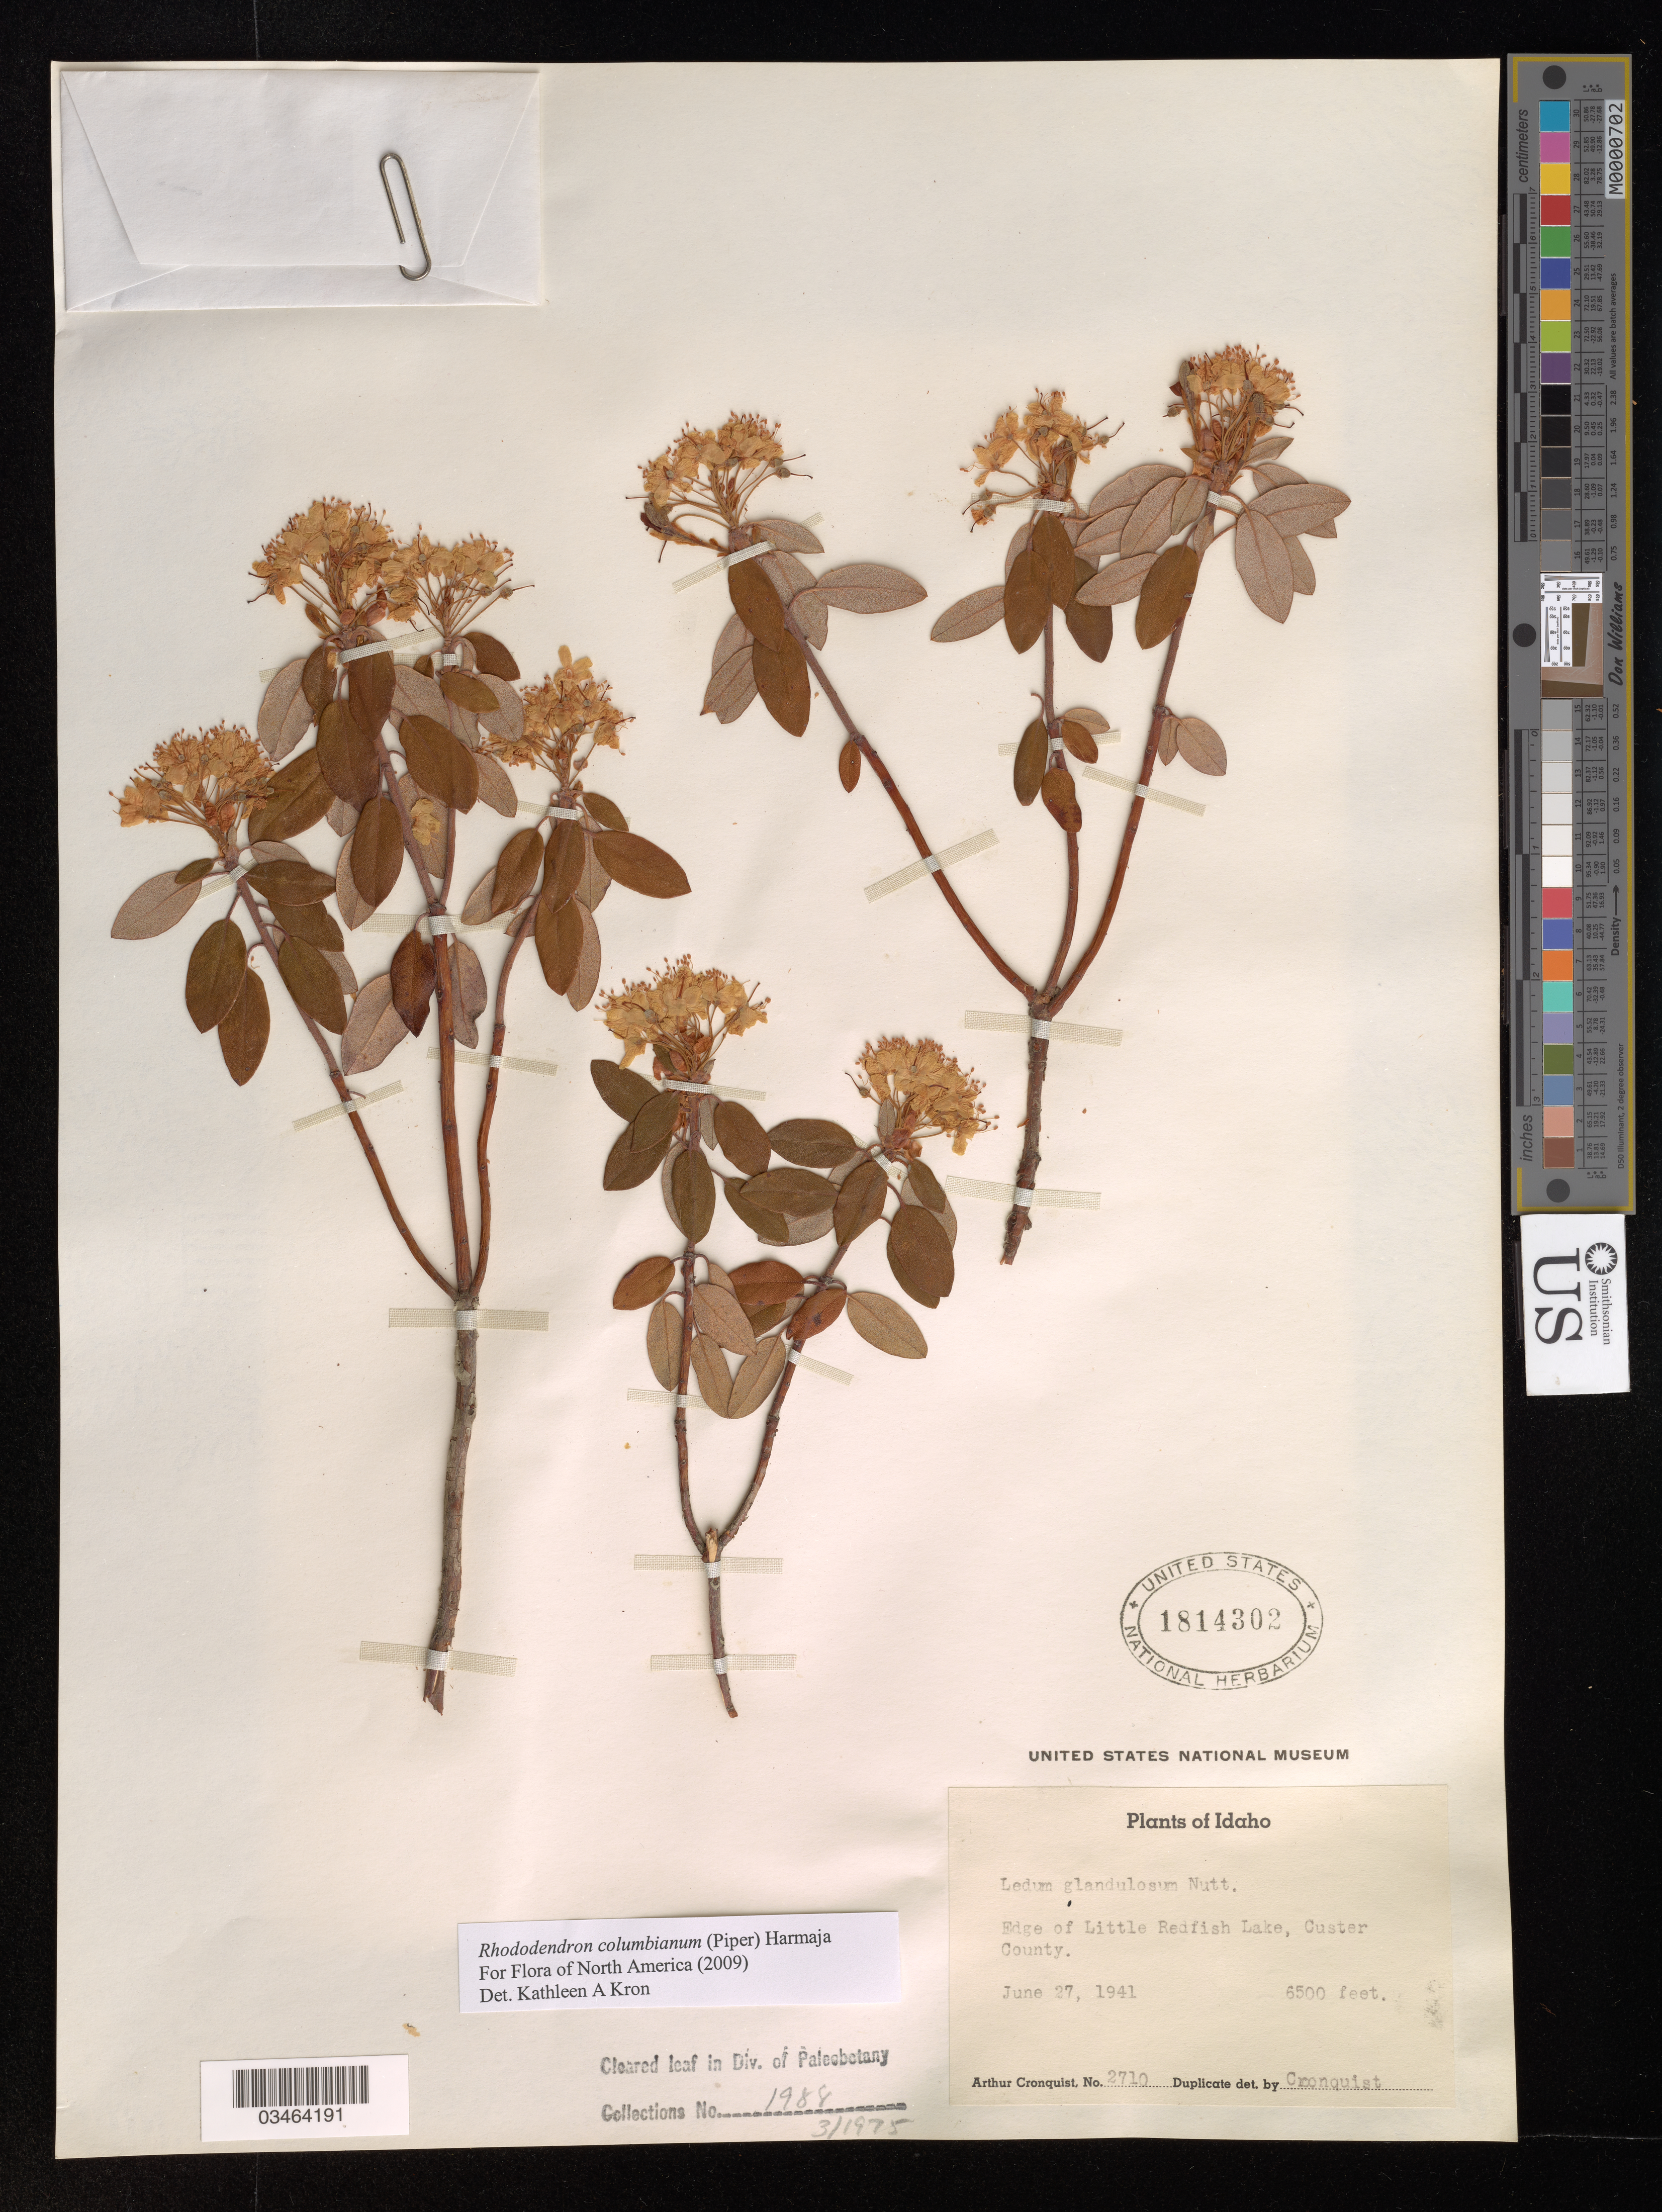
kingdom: Plantae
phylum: Tracheophyta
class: Magnoliopsida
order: Ericales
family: Ericaceae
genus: Rhododendron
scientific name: Rhododendron columbianum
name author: (Piper) Harmaja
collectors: A. J. Cronquist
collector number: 2710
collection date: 1941-06-27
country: United States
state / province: Idaho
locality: Edge of Little Redfish Lake, Custer County.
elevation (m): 1981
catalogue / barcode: US 1814302